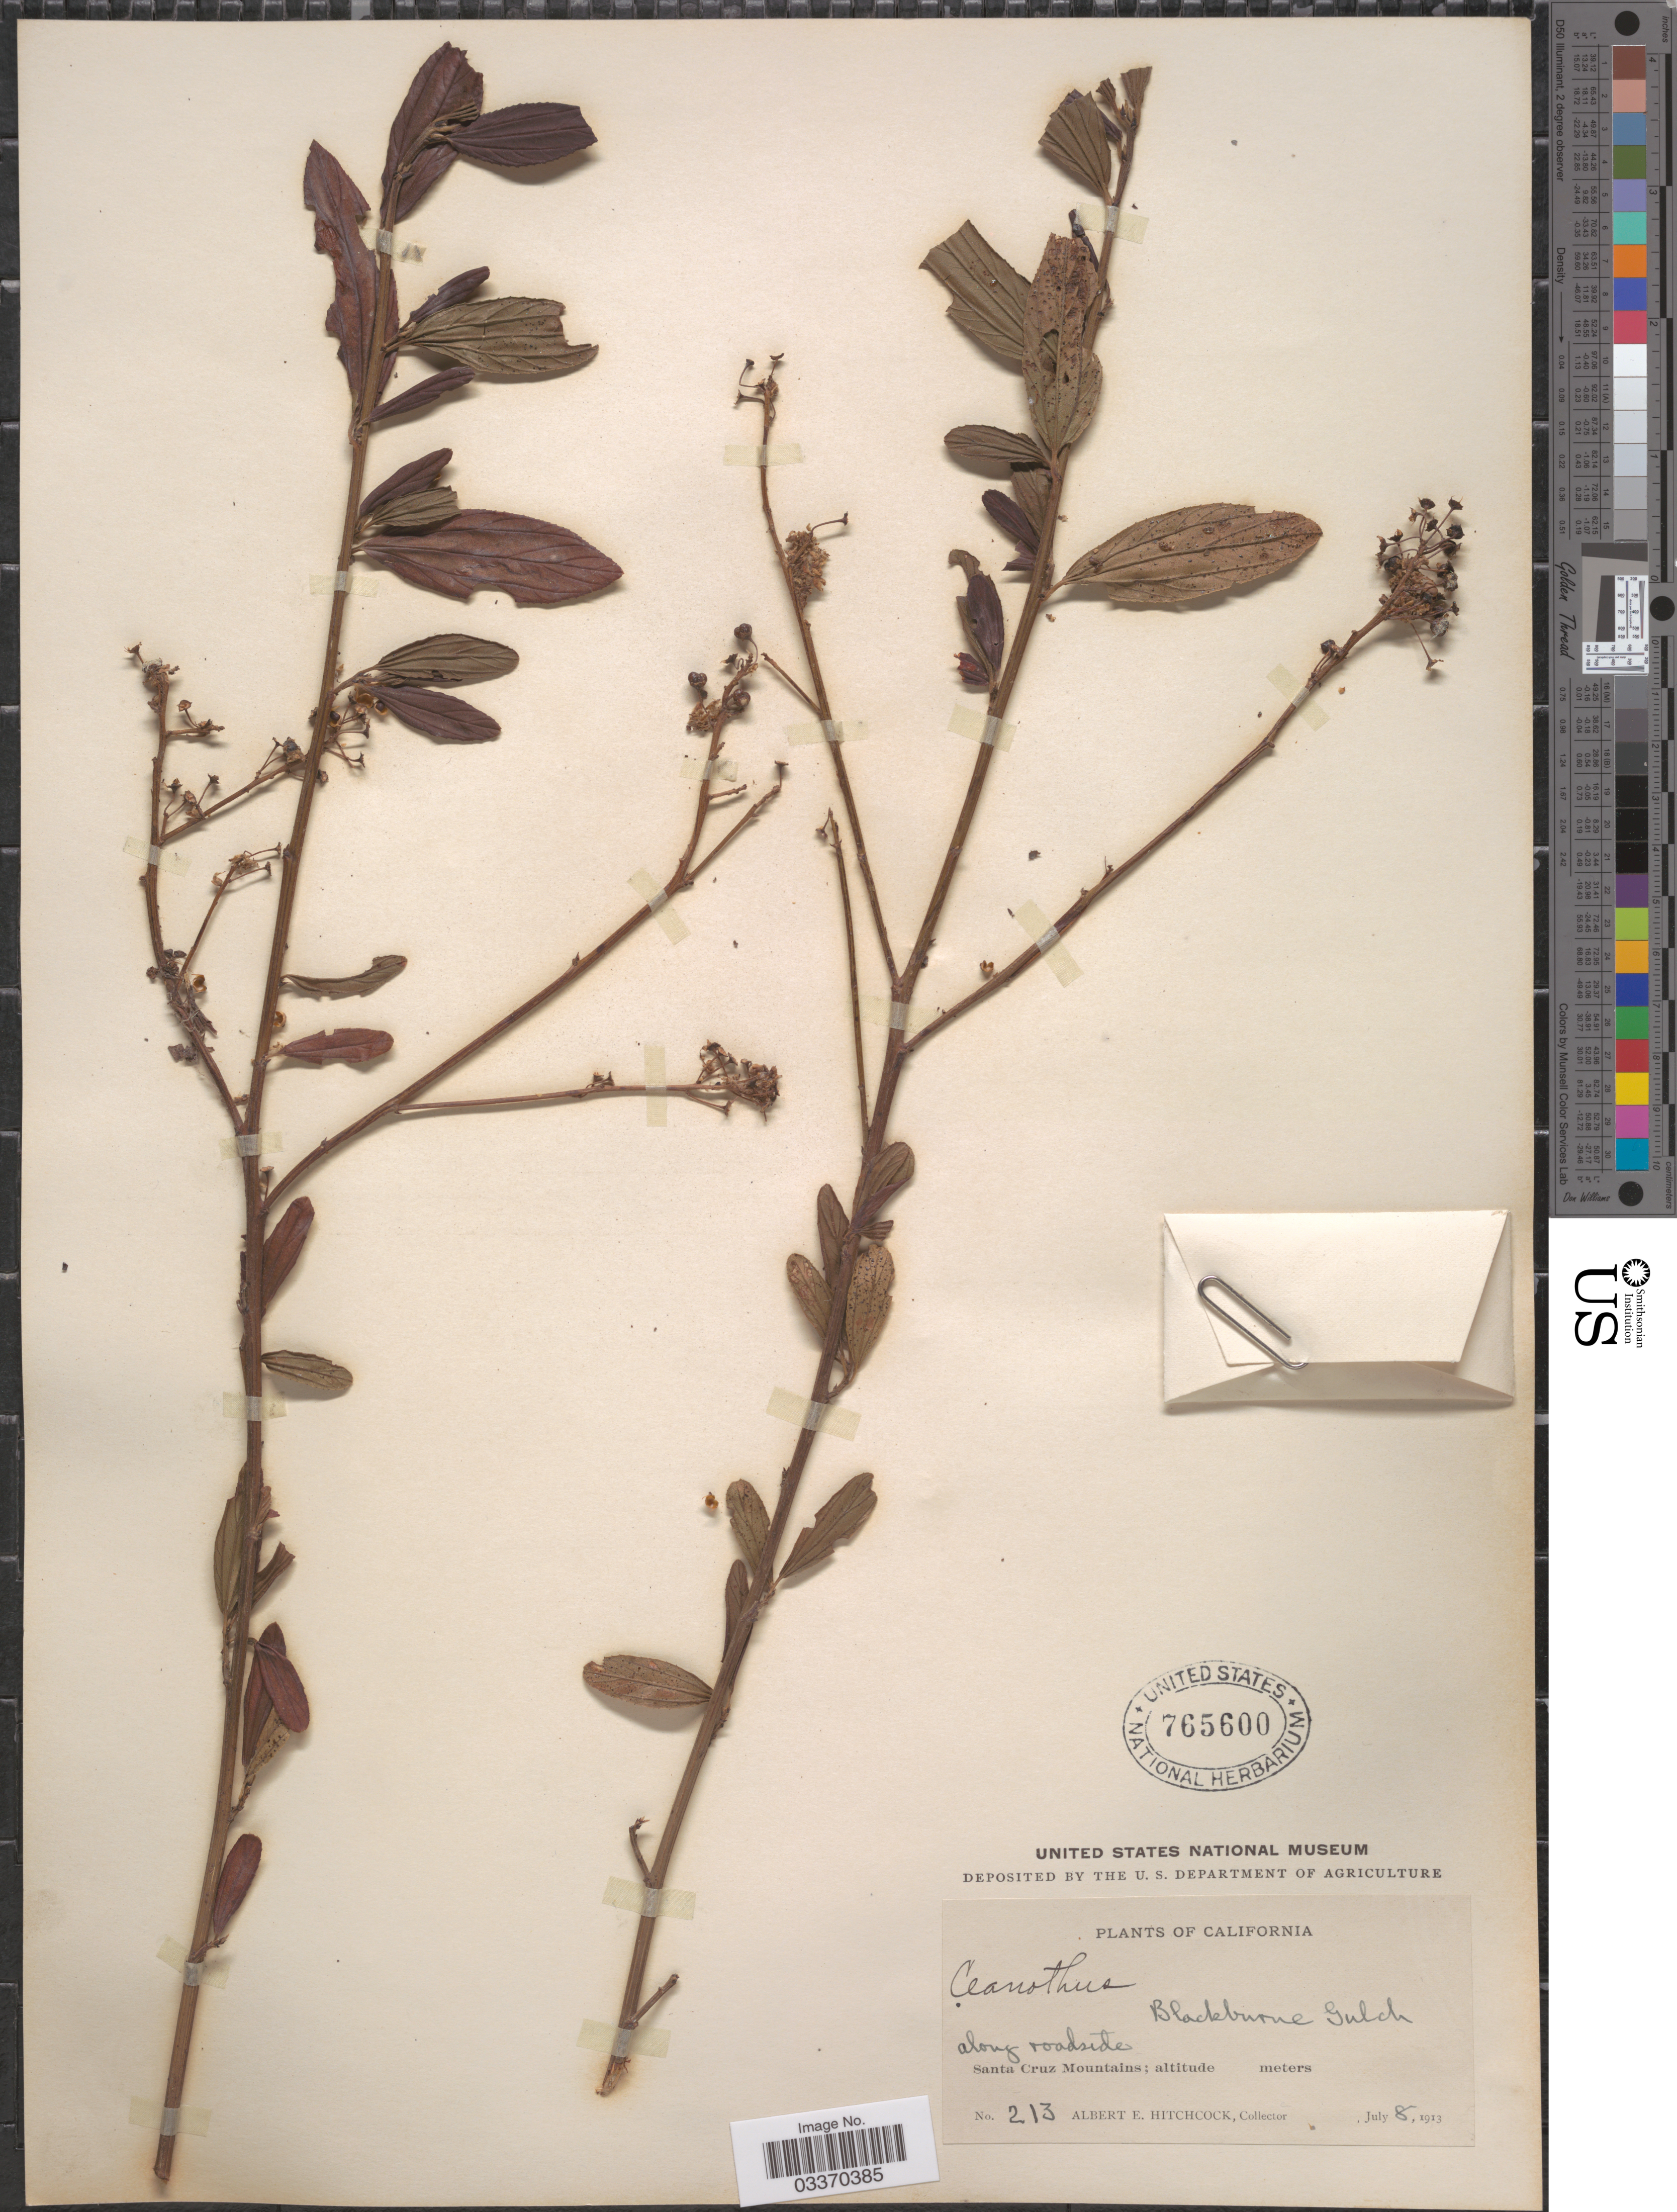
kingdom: Plantae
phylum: Tracheophyta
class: Magnoliopsida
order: Rosales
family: Rhamnaceae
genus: Ceanothus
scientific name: Ceanothus thyrsiflorus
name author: Eschsch.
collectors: A. Hitchcock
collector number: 213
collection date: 1913-07-08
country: United States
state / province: California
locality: Blackburne Gulch. Along roadside. Santa Cruz Mountains.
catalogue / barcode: US 765600